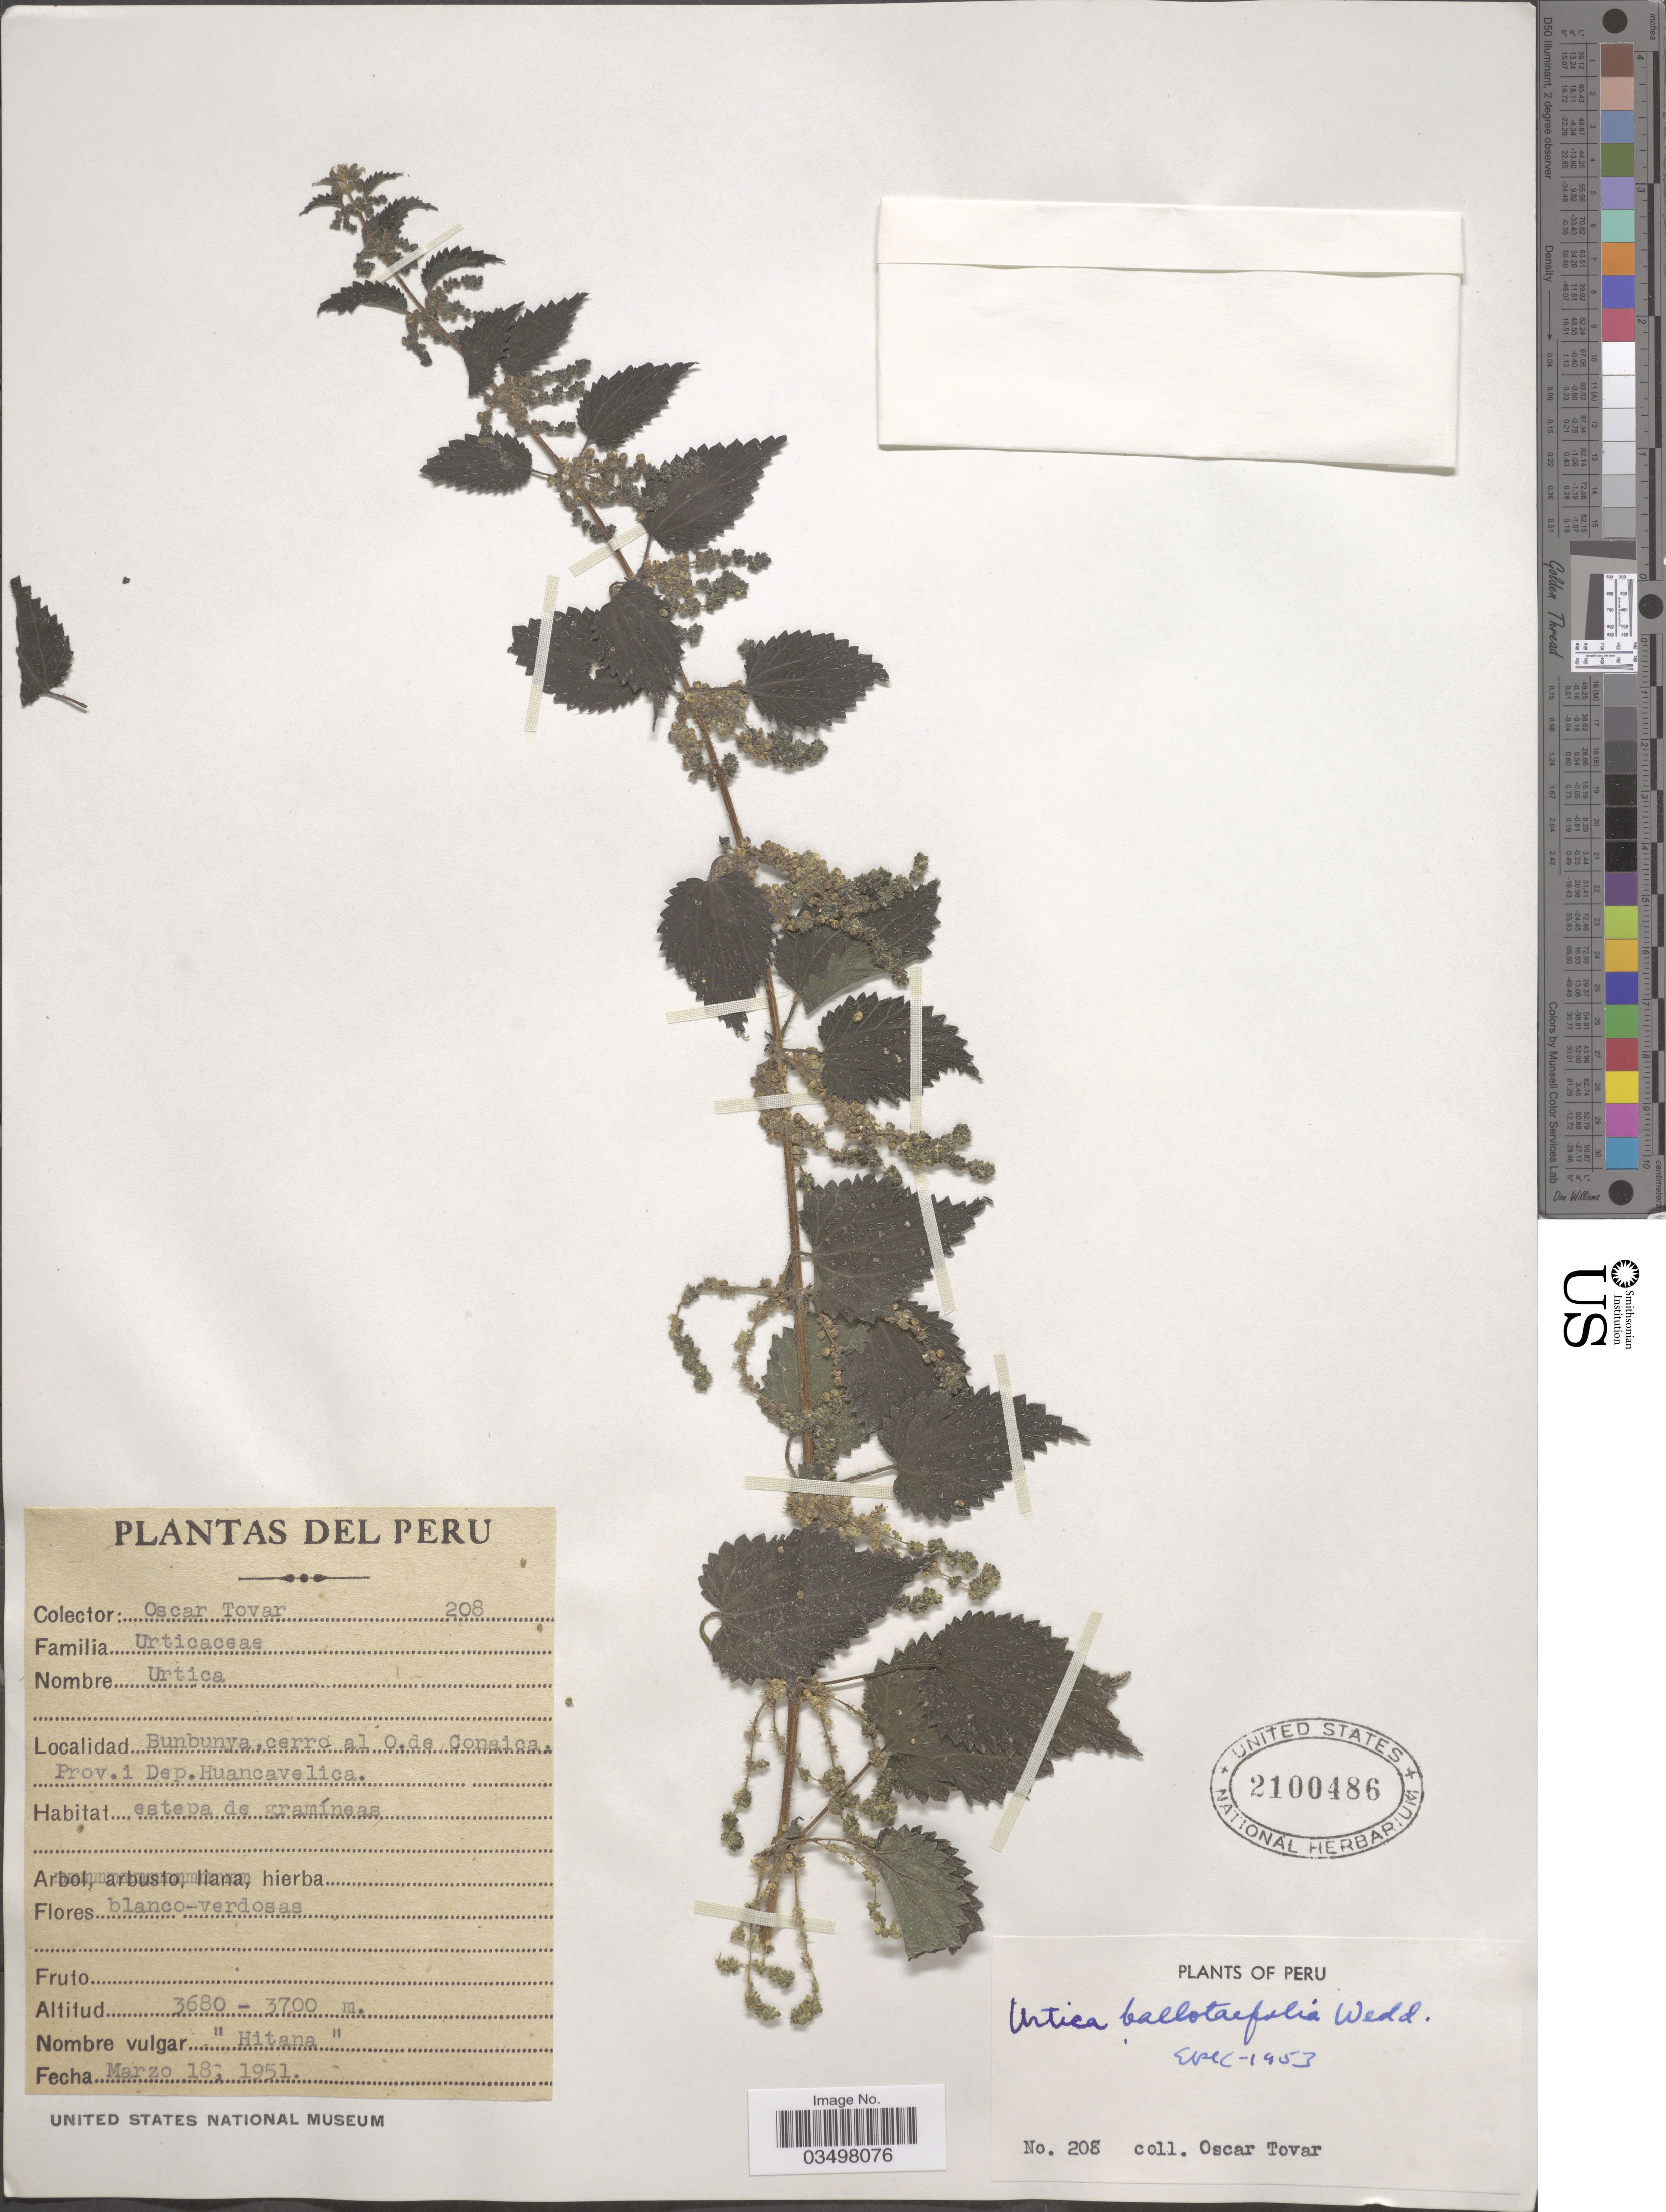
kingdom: Plantae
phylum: Tracheophyta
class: Magnoliopsida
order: Rosales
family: Urticaceae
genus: Urtica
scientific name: Urtica ballotifolia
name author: Wedd.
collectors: Ó. Tovar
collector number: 208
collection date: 1951-03-18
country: Peru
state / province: Huancavelica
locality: Bunbunya, cerro al O. de Conaica. Prov. i Dep. Huancavelica.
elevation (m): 3680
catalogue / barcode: US 2100486